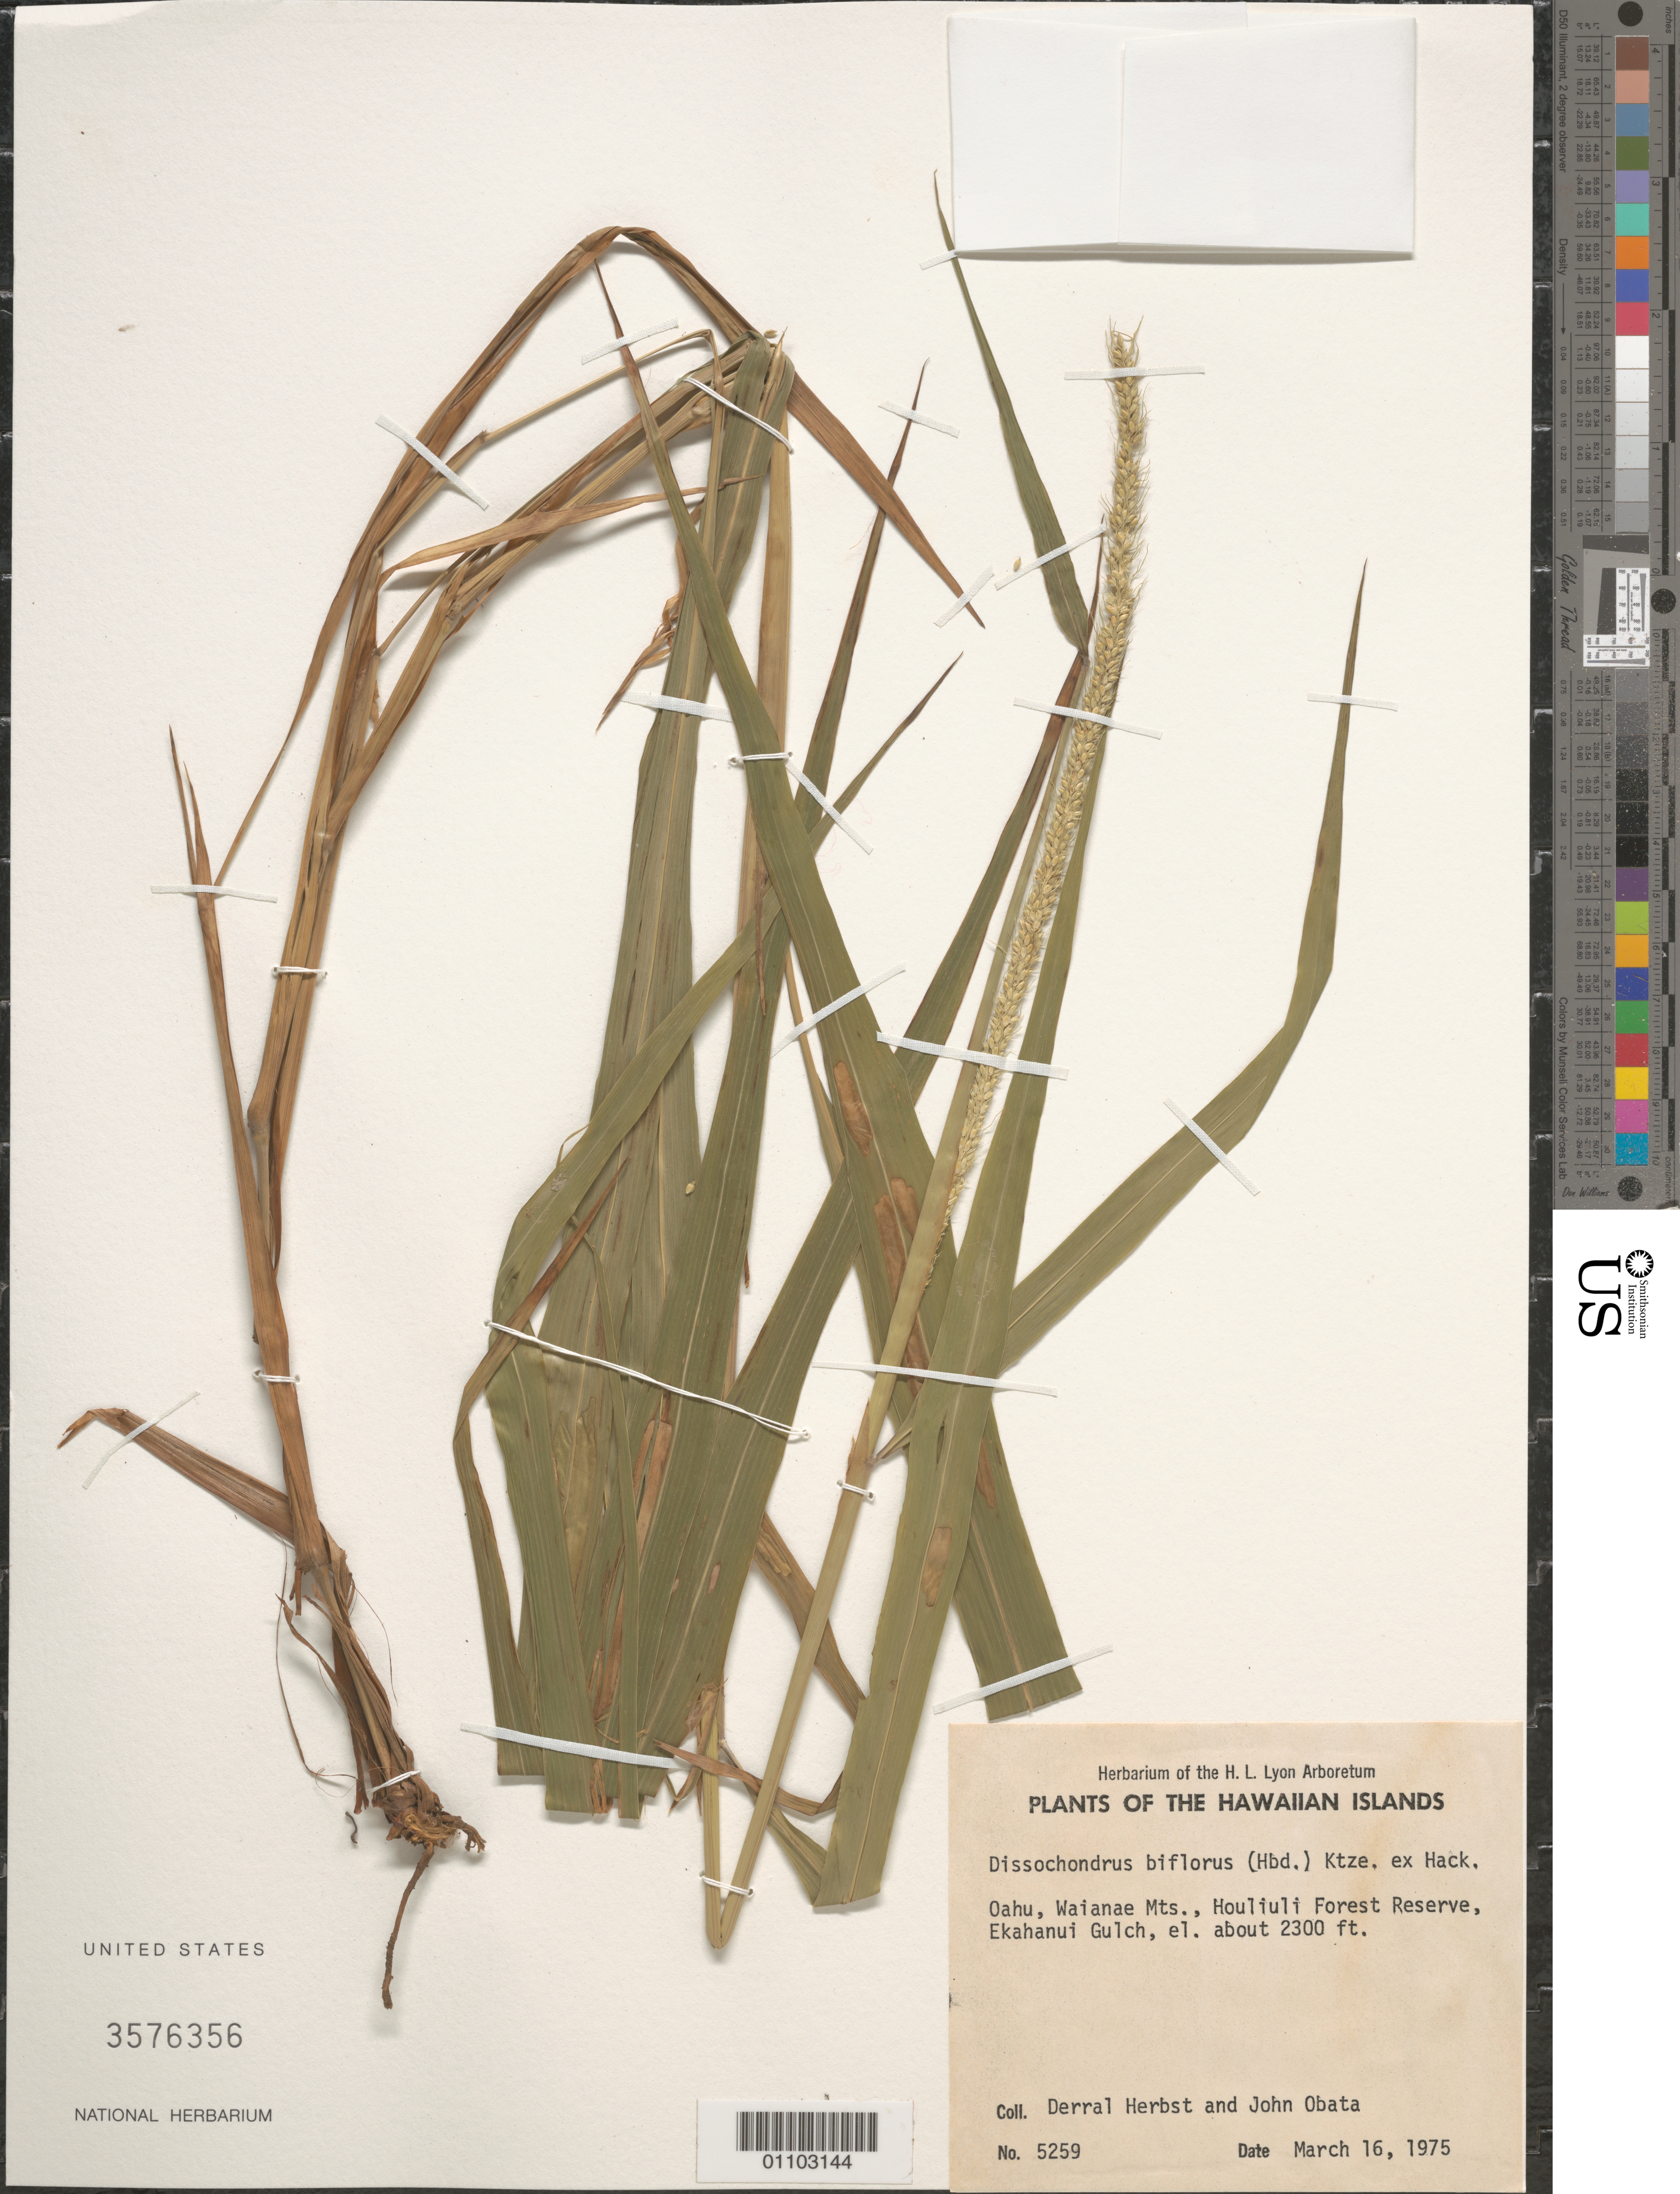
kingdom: Plantae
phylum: Tracheophyta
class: Liliopsida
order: Poales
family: Poaceae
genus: Dissochondrus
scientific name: Dissochondrus biflorus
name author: Kuntze ex Hack.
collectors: D. R. Herbst & J. Obata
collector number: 5259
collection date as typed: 16 Mar 1975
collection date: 1975-03-16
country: United States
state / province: Hawaii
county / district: Honolulu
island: Oahu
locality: Waianae Mts, Honouliuli Forest Reserve, Ekahanui Gulch.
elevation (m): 701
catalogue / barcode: US 3576356